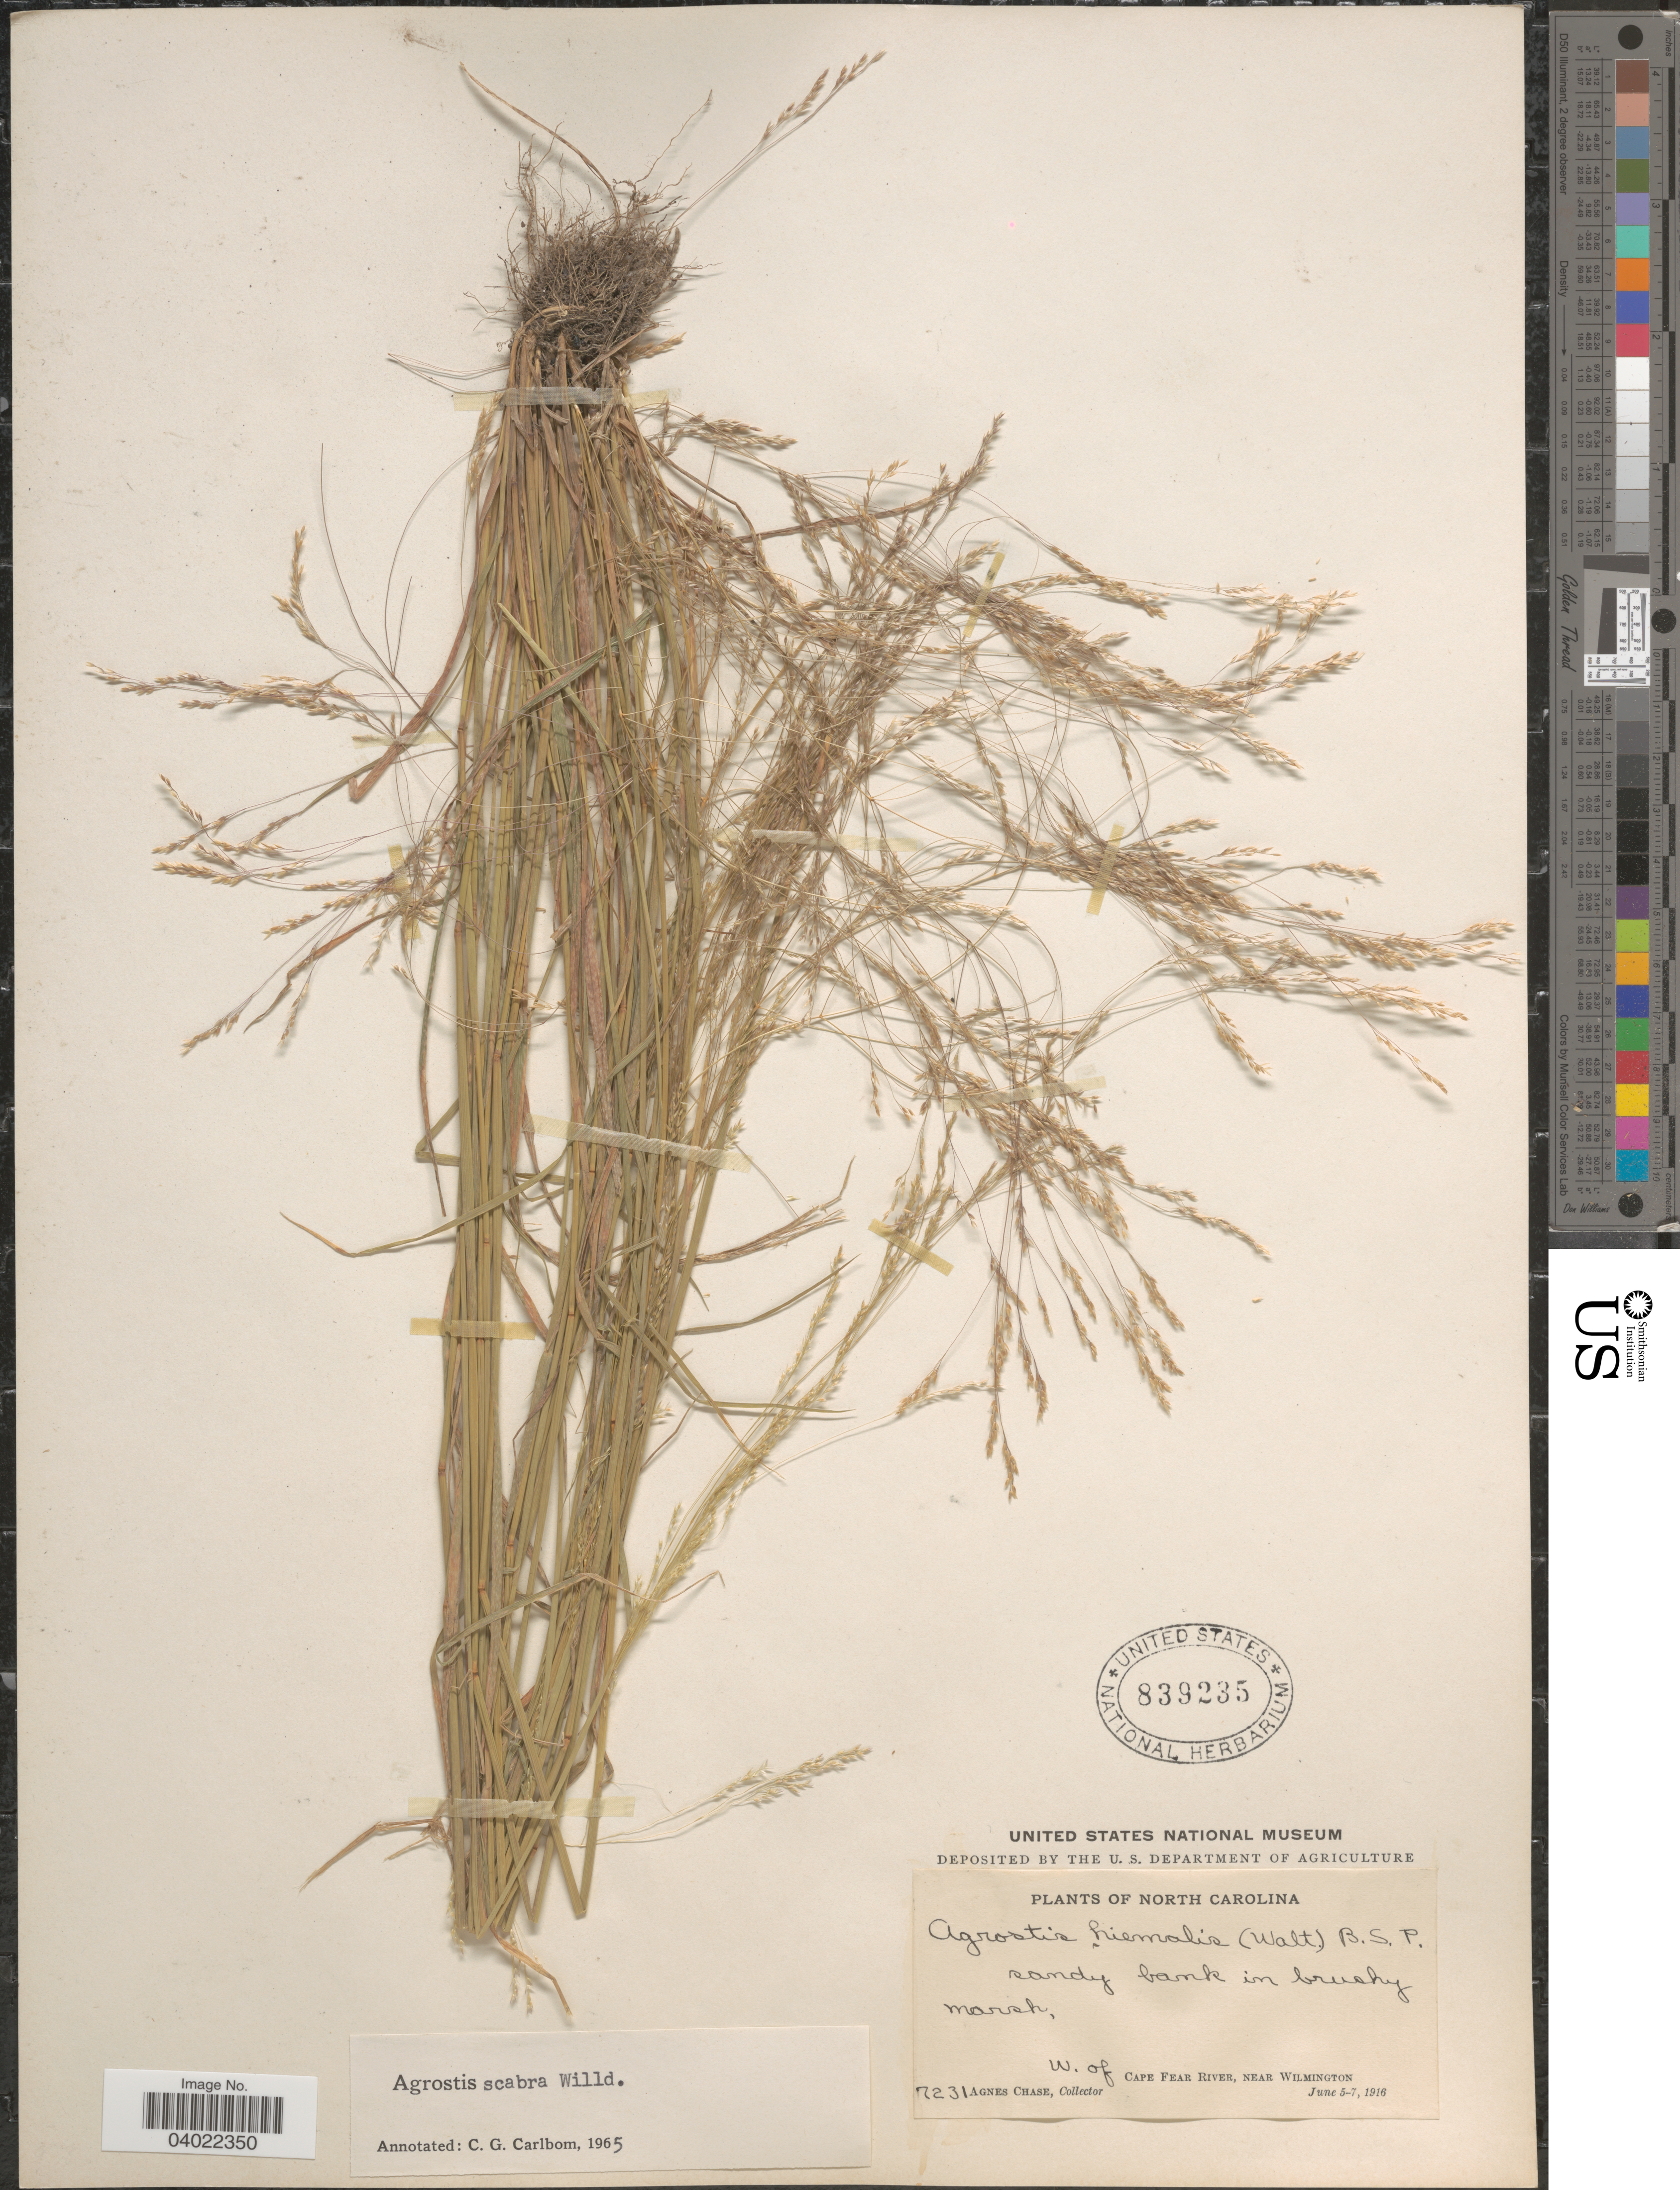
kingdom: Plantae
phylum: Tracheophyta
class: Liliopsida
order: Poales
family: Poaceae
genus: Agrostis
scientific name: Agrostis scabra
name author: Willd.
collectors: A. Chase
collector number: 7231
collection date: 1916-06-05/1916-06-07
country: United States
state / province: North Carolina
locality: W. of Cape Fear River, near Wilmington.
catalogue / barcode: US 839235